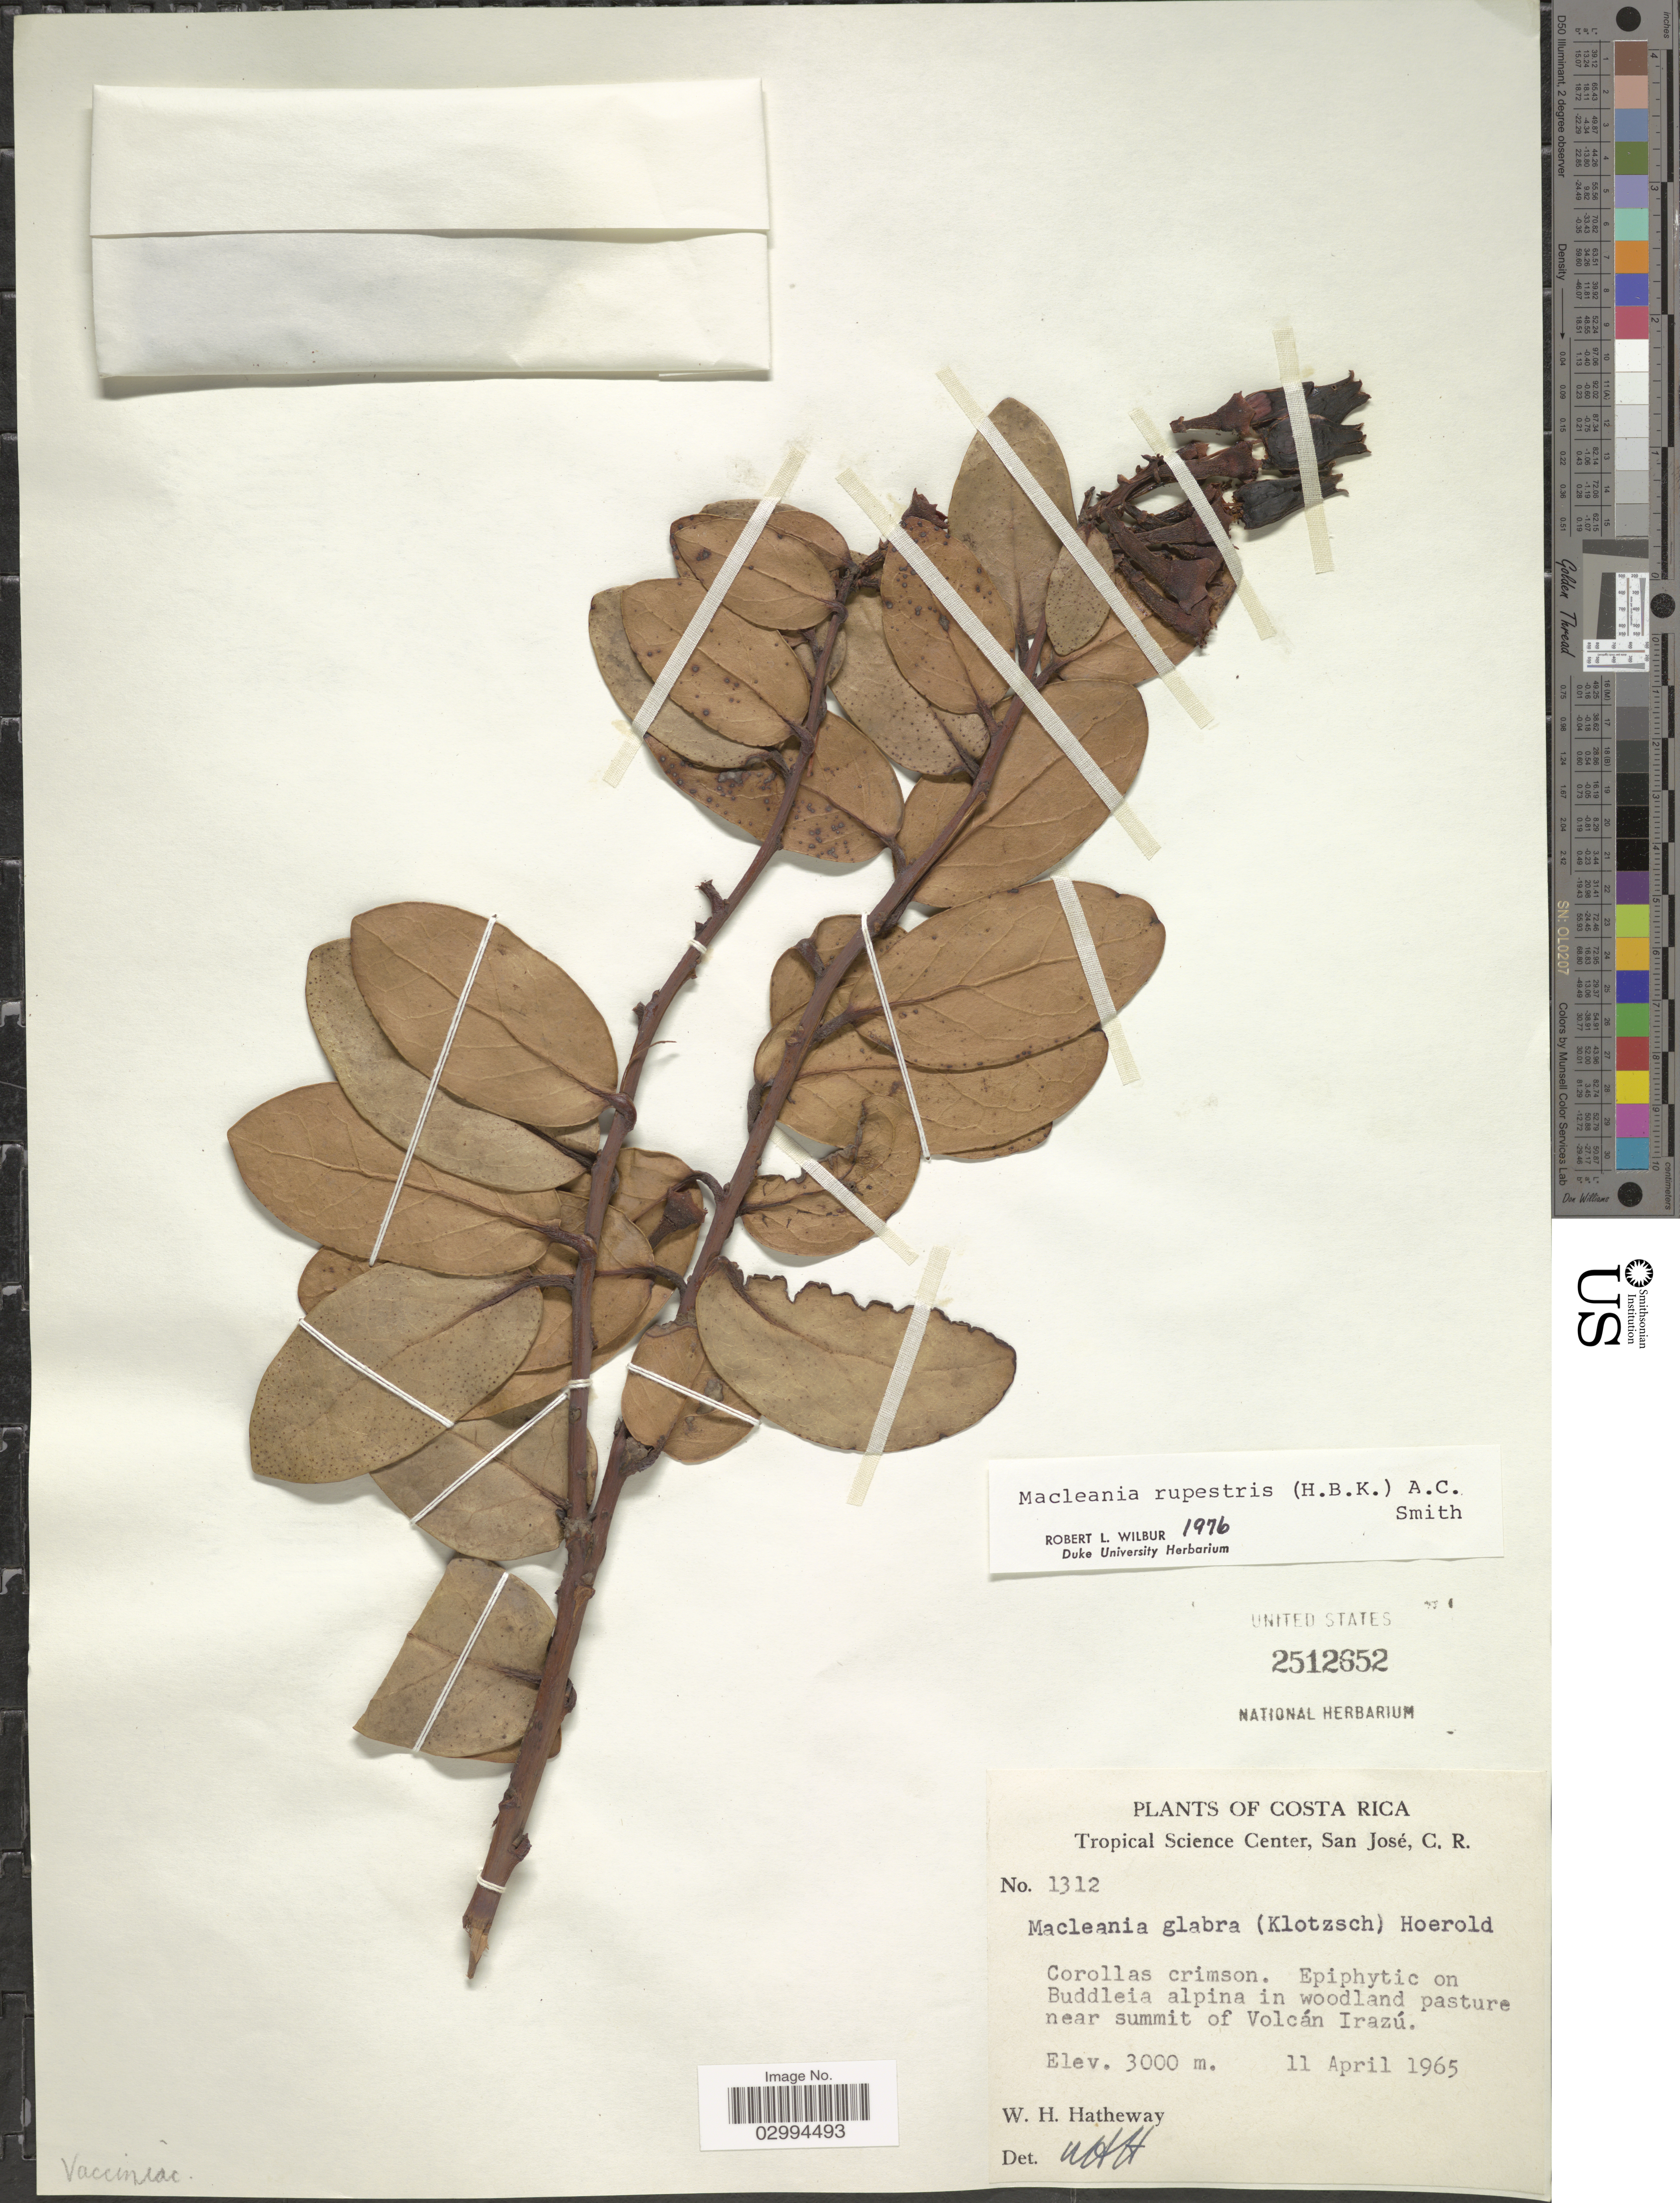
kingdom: Plantae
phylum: Tracheophyta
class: Magnoliopsida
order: Ericales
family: Ericaceae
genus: Macleania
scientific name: Macleania rupestris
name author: (Kunth) A.C. Sm.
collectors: W. H. Hatheway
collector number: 1312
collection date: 1965-04-11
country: Costa Rica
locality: Near summit of Volcán Irazú.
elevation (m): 3000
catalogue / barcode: US 2512652